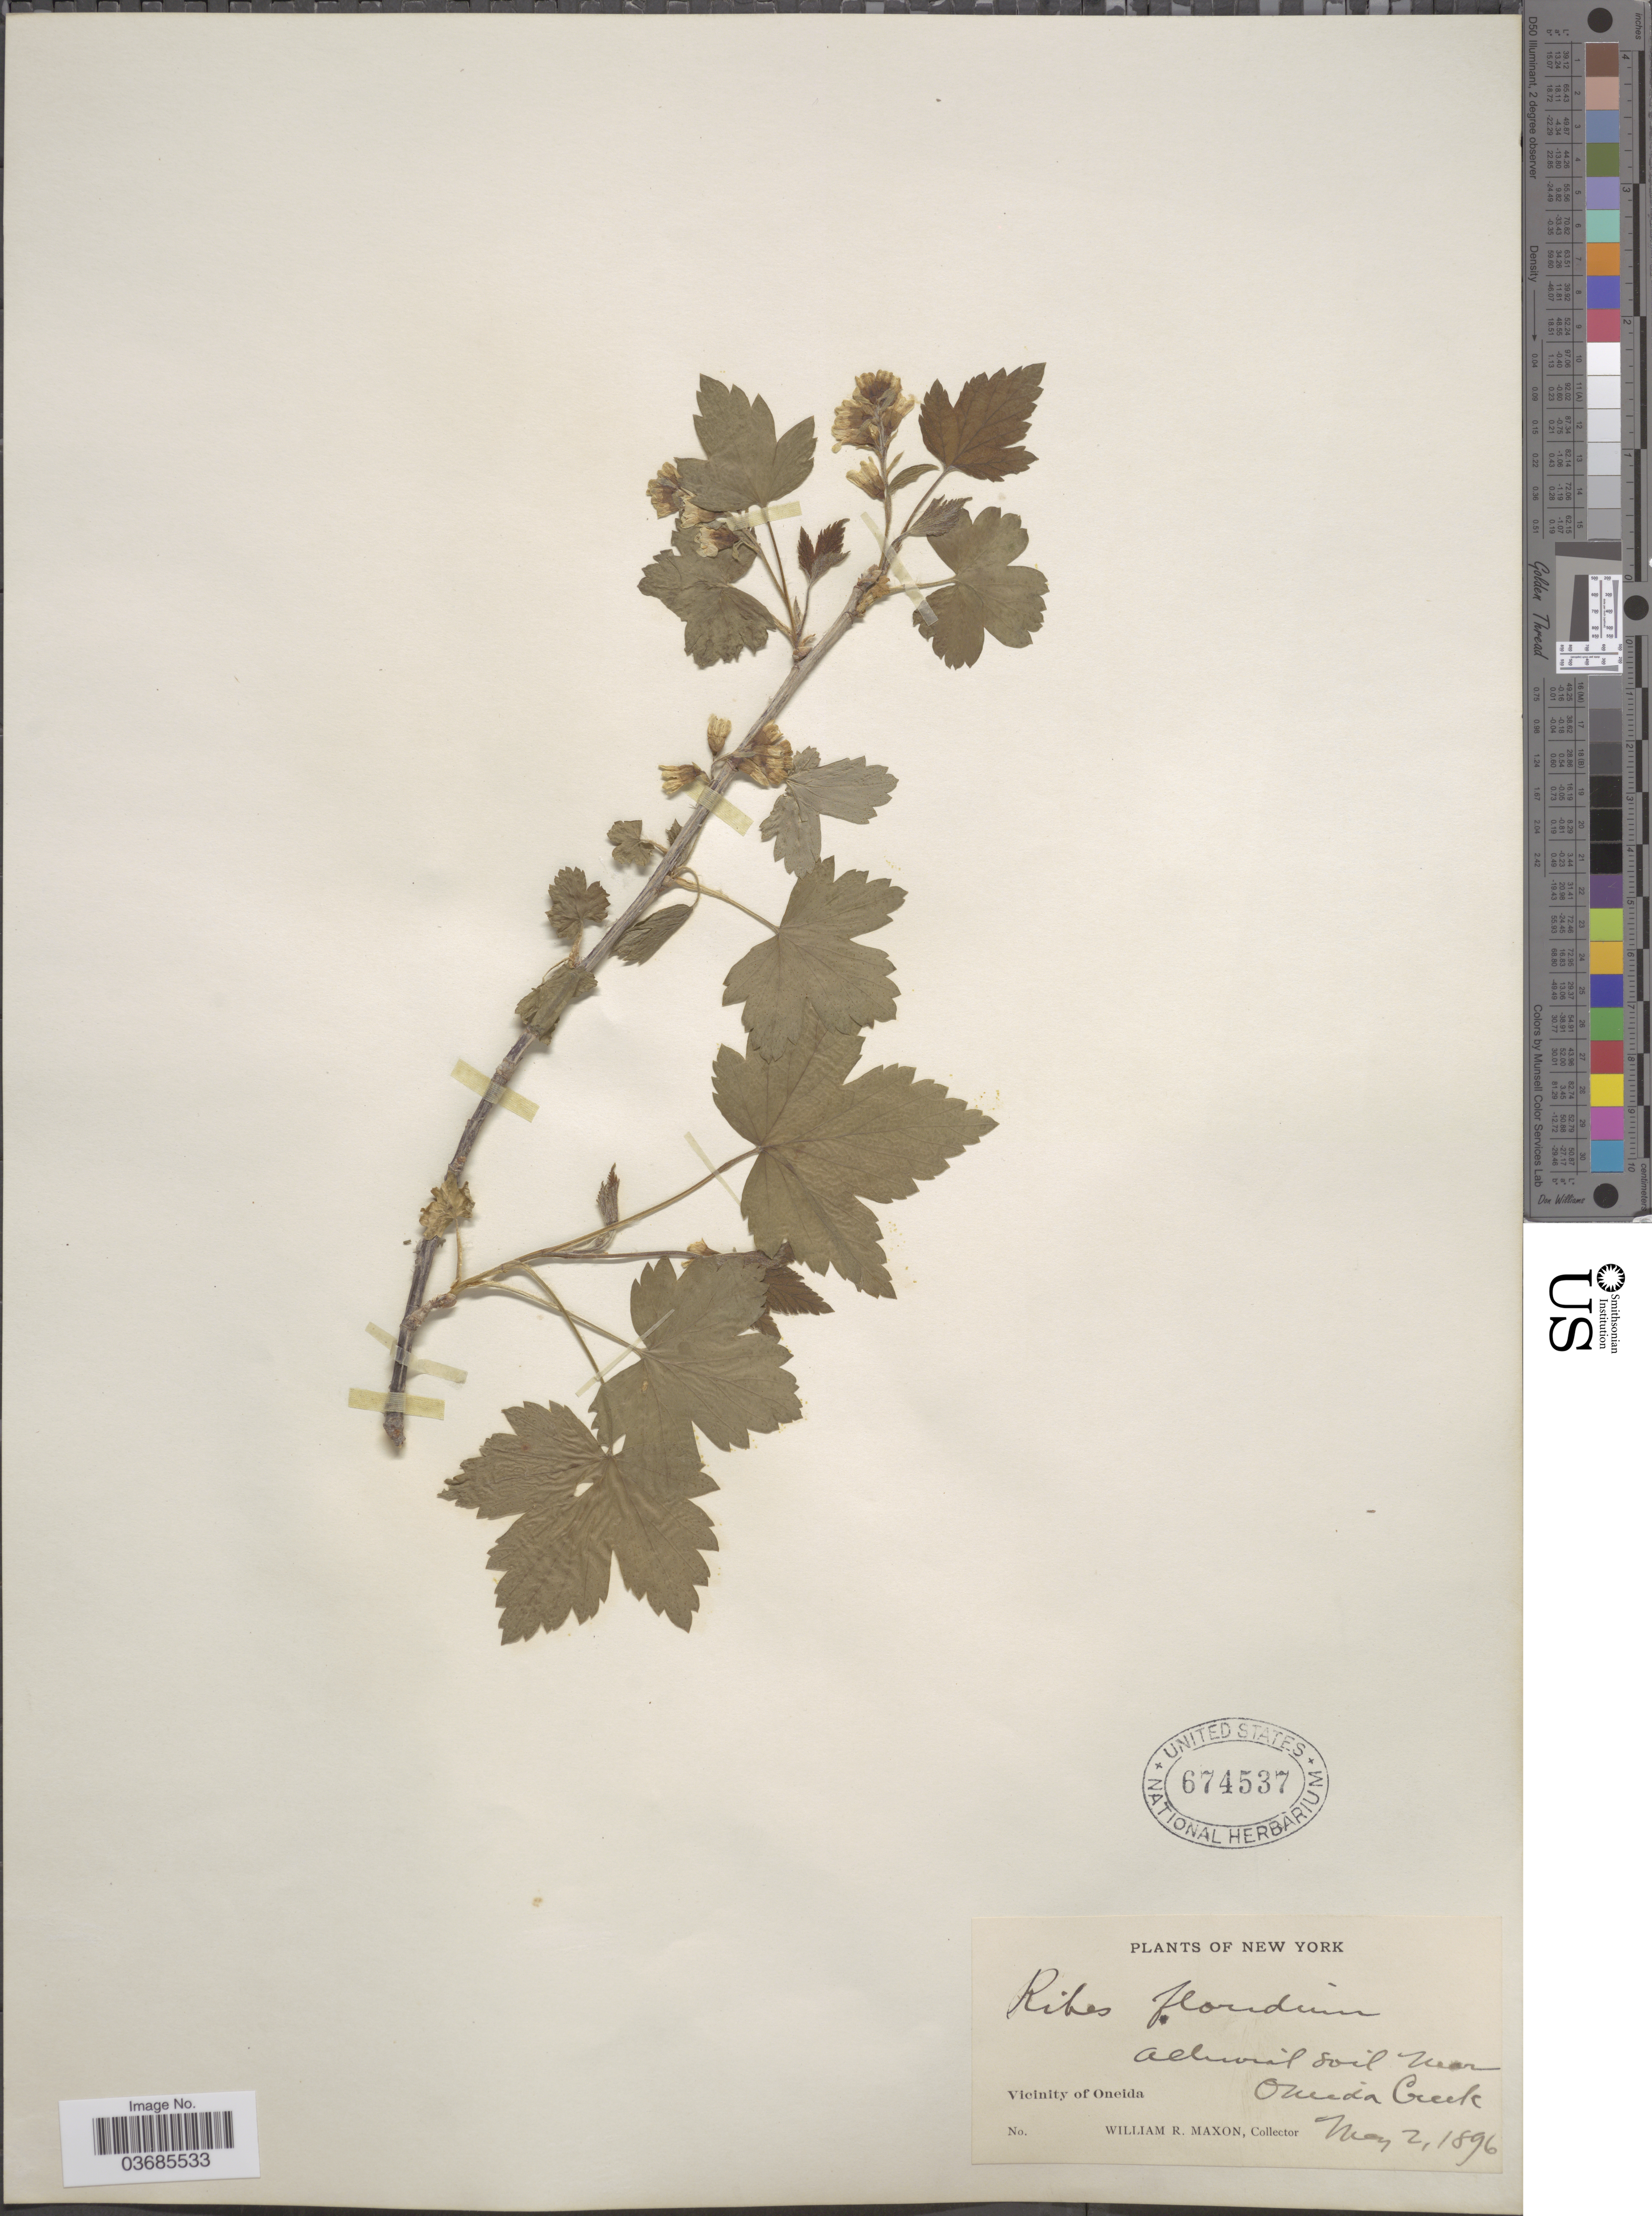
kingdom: Plantae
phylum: Tracheophyta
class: Magnoliopsida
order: Saxifragales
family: Grossulariaceae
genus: Ribes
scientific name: Ribes americanum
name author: Mill.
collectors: W. R. Maxon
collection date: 1896-05-02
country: United States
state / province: New York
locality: Alluvial soil near Oneida Creek. Vicinity of Oneida.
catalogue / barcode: US 674537